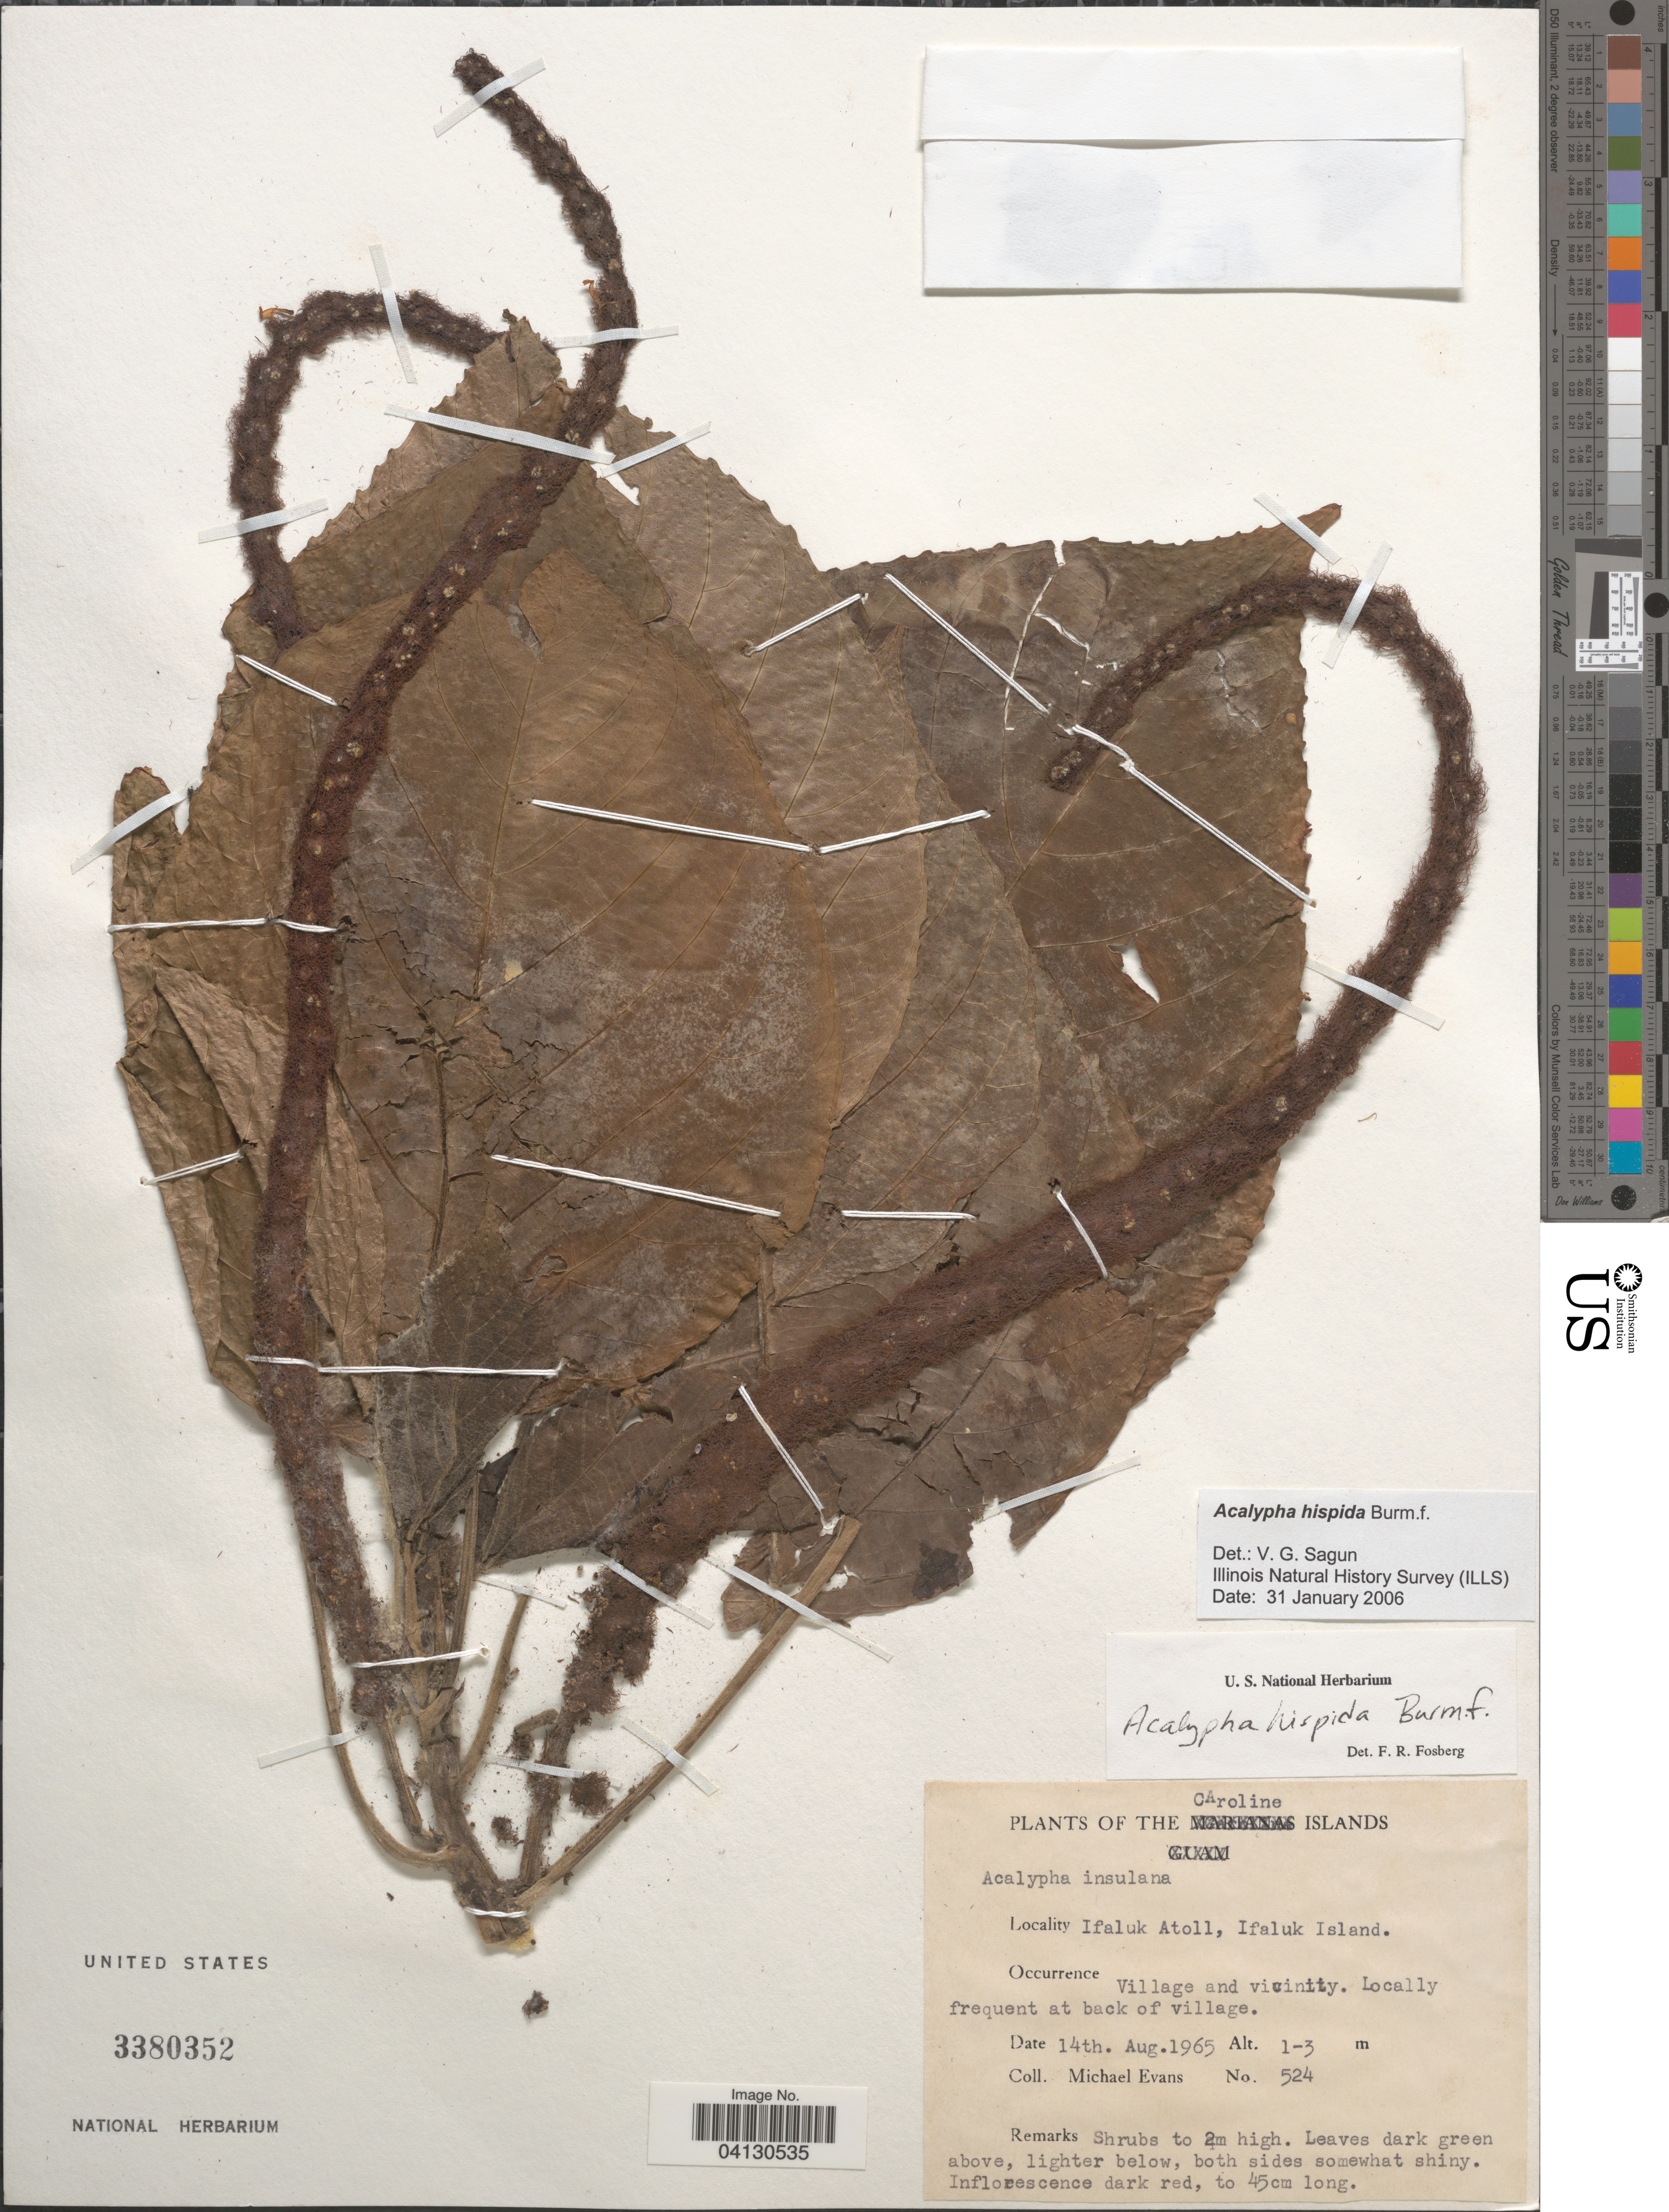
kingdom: Plantae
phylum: Tracheophyta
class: Magnoliopsida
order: Malpighiales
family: Euphorbiaceae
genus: Acalypha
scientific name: Acalypha hispida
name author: Burm. f.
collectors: M. Evans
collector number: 524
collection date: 1965-08-14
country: Micronesia, Federated States of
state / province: Yap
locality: The Caroline Islands. Ifaluk Atoll, Ifaluk Island. Village and vicinity. Locally frequent at back of village.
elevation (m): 1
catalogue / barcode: US 3380352